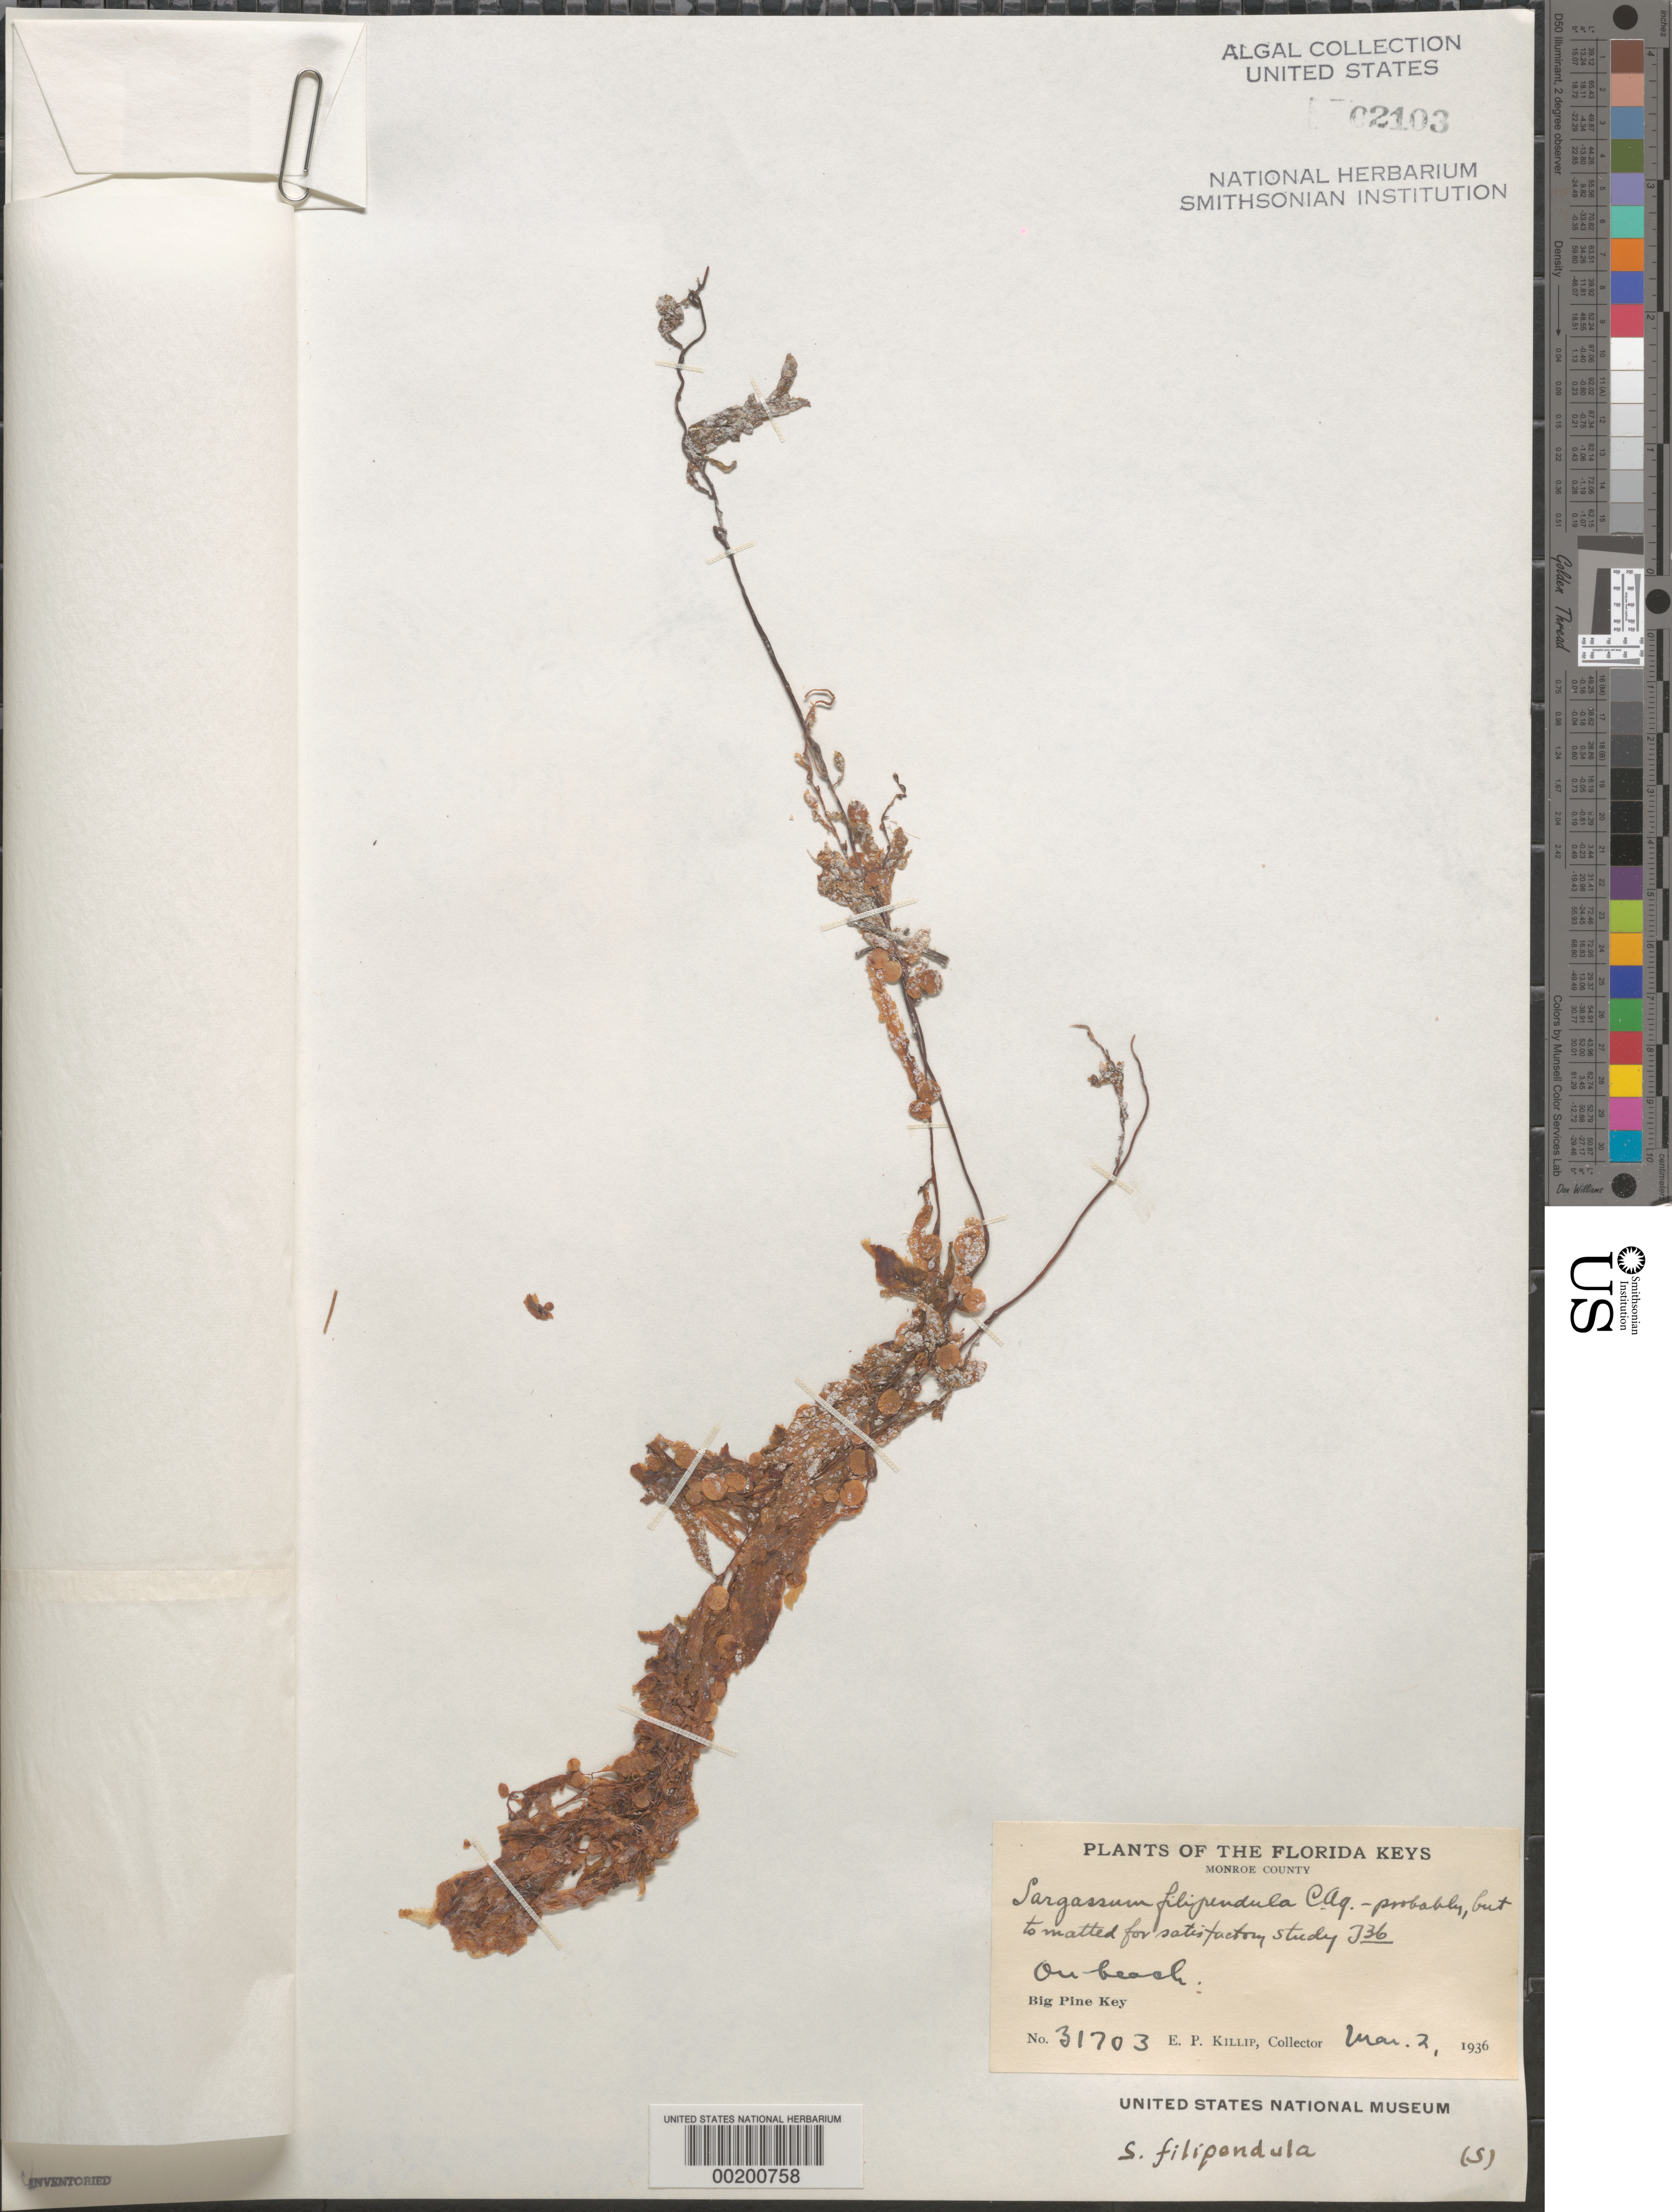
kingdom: Chromista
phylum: Ochrophyta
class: Phaeophyceae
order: Fucales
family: Sargassaceae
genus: Sargassum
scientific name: Sargassum filipendula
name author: C. Agardh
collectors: E. P. Killip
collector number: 31703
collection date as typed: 02 Mar 1936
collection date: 1936-03-02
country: United States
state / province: Florida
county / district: Monroe County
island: Big Pine Key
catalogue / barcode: US 2103